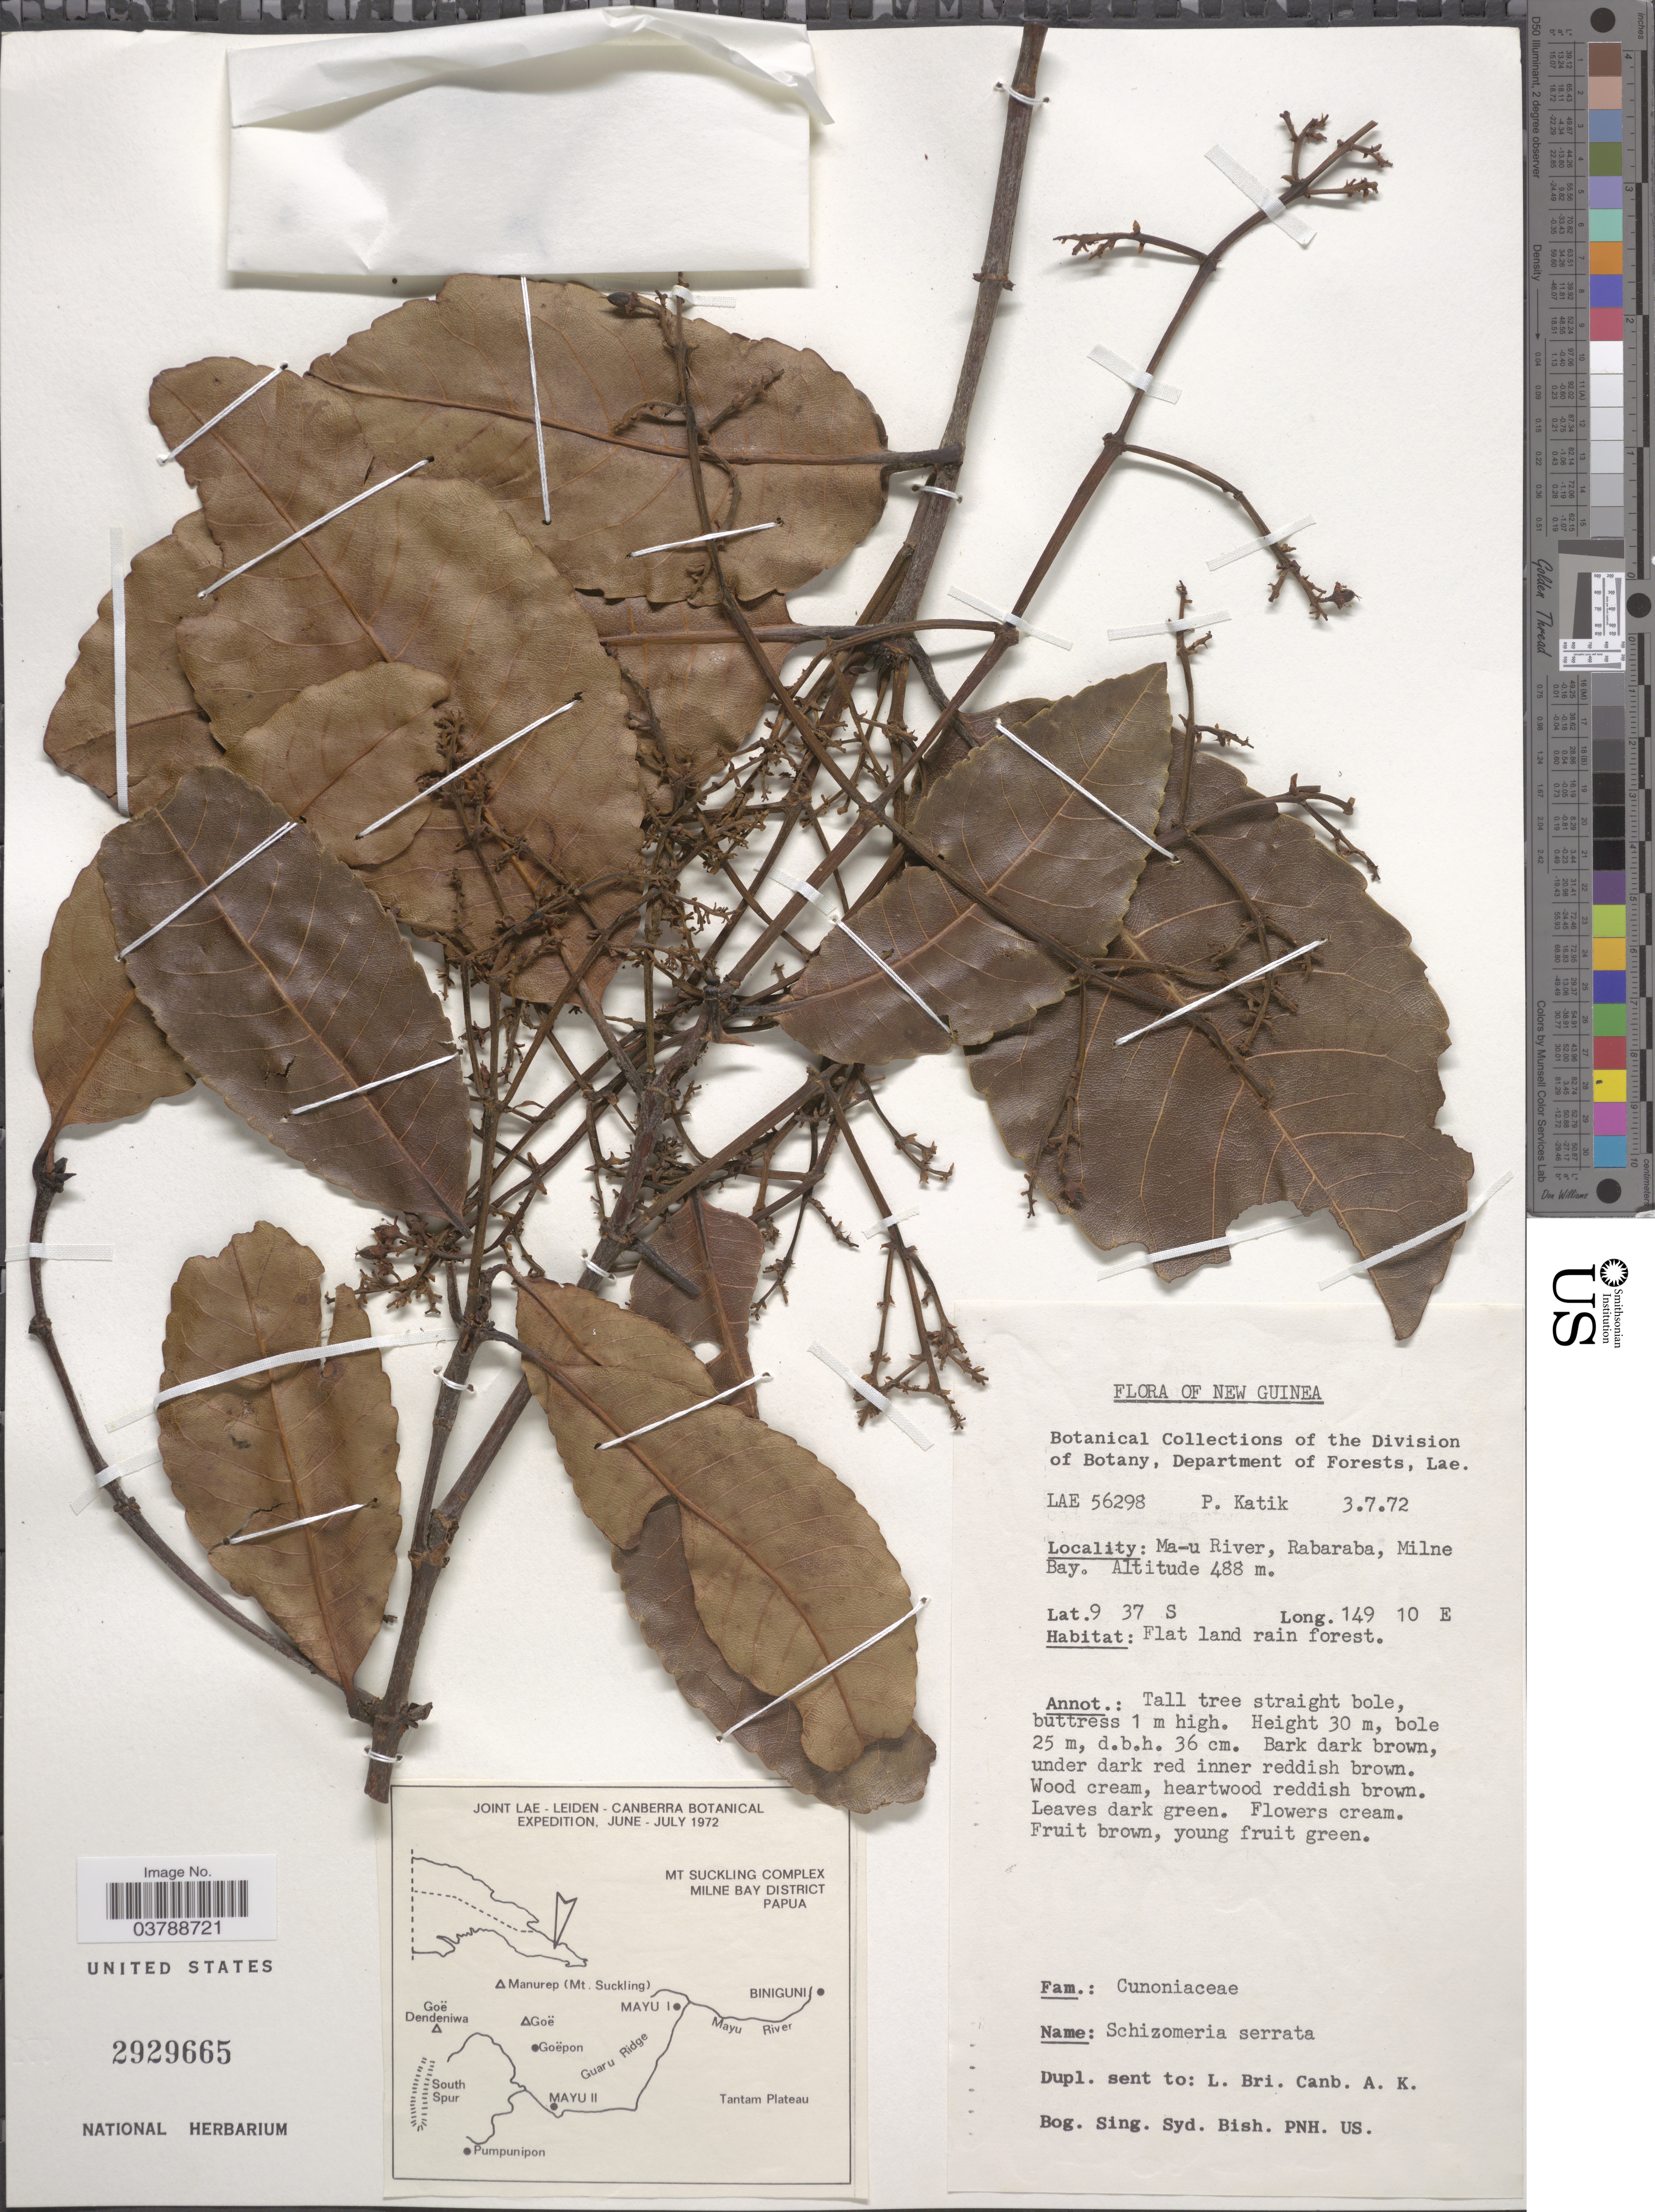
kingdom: Plantae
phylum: Tracheophyta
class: Magnoliopsida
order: Oxalidales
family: Cunoniaceae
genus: Schizomeria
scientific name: Schizomeria serrata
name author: (Hochr.) Hochr.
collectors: P. Katik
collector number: LAE56298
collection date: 1972-07-03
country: Papua New Guinea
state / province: Milne Bay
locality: New Guinea. Ma-u River, Rabaraba.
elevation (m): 488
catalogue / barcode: US 2929665